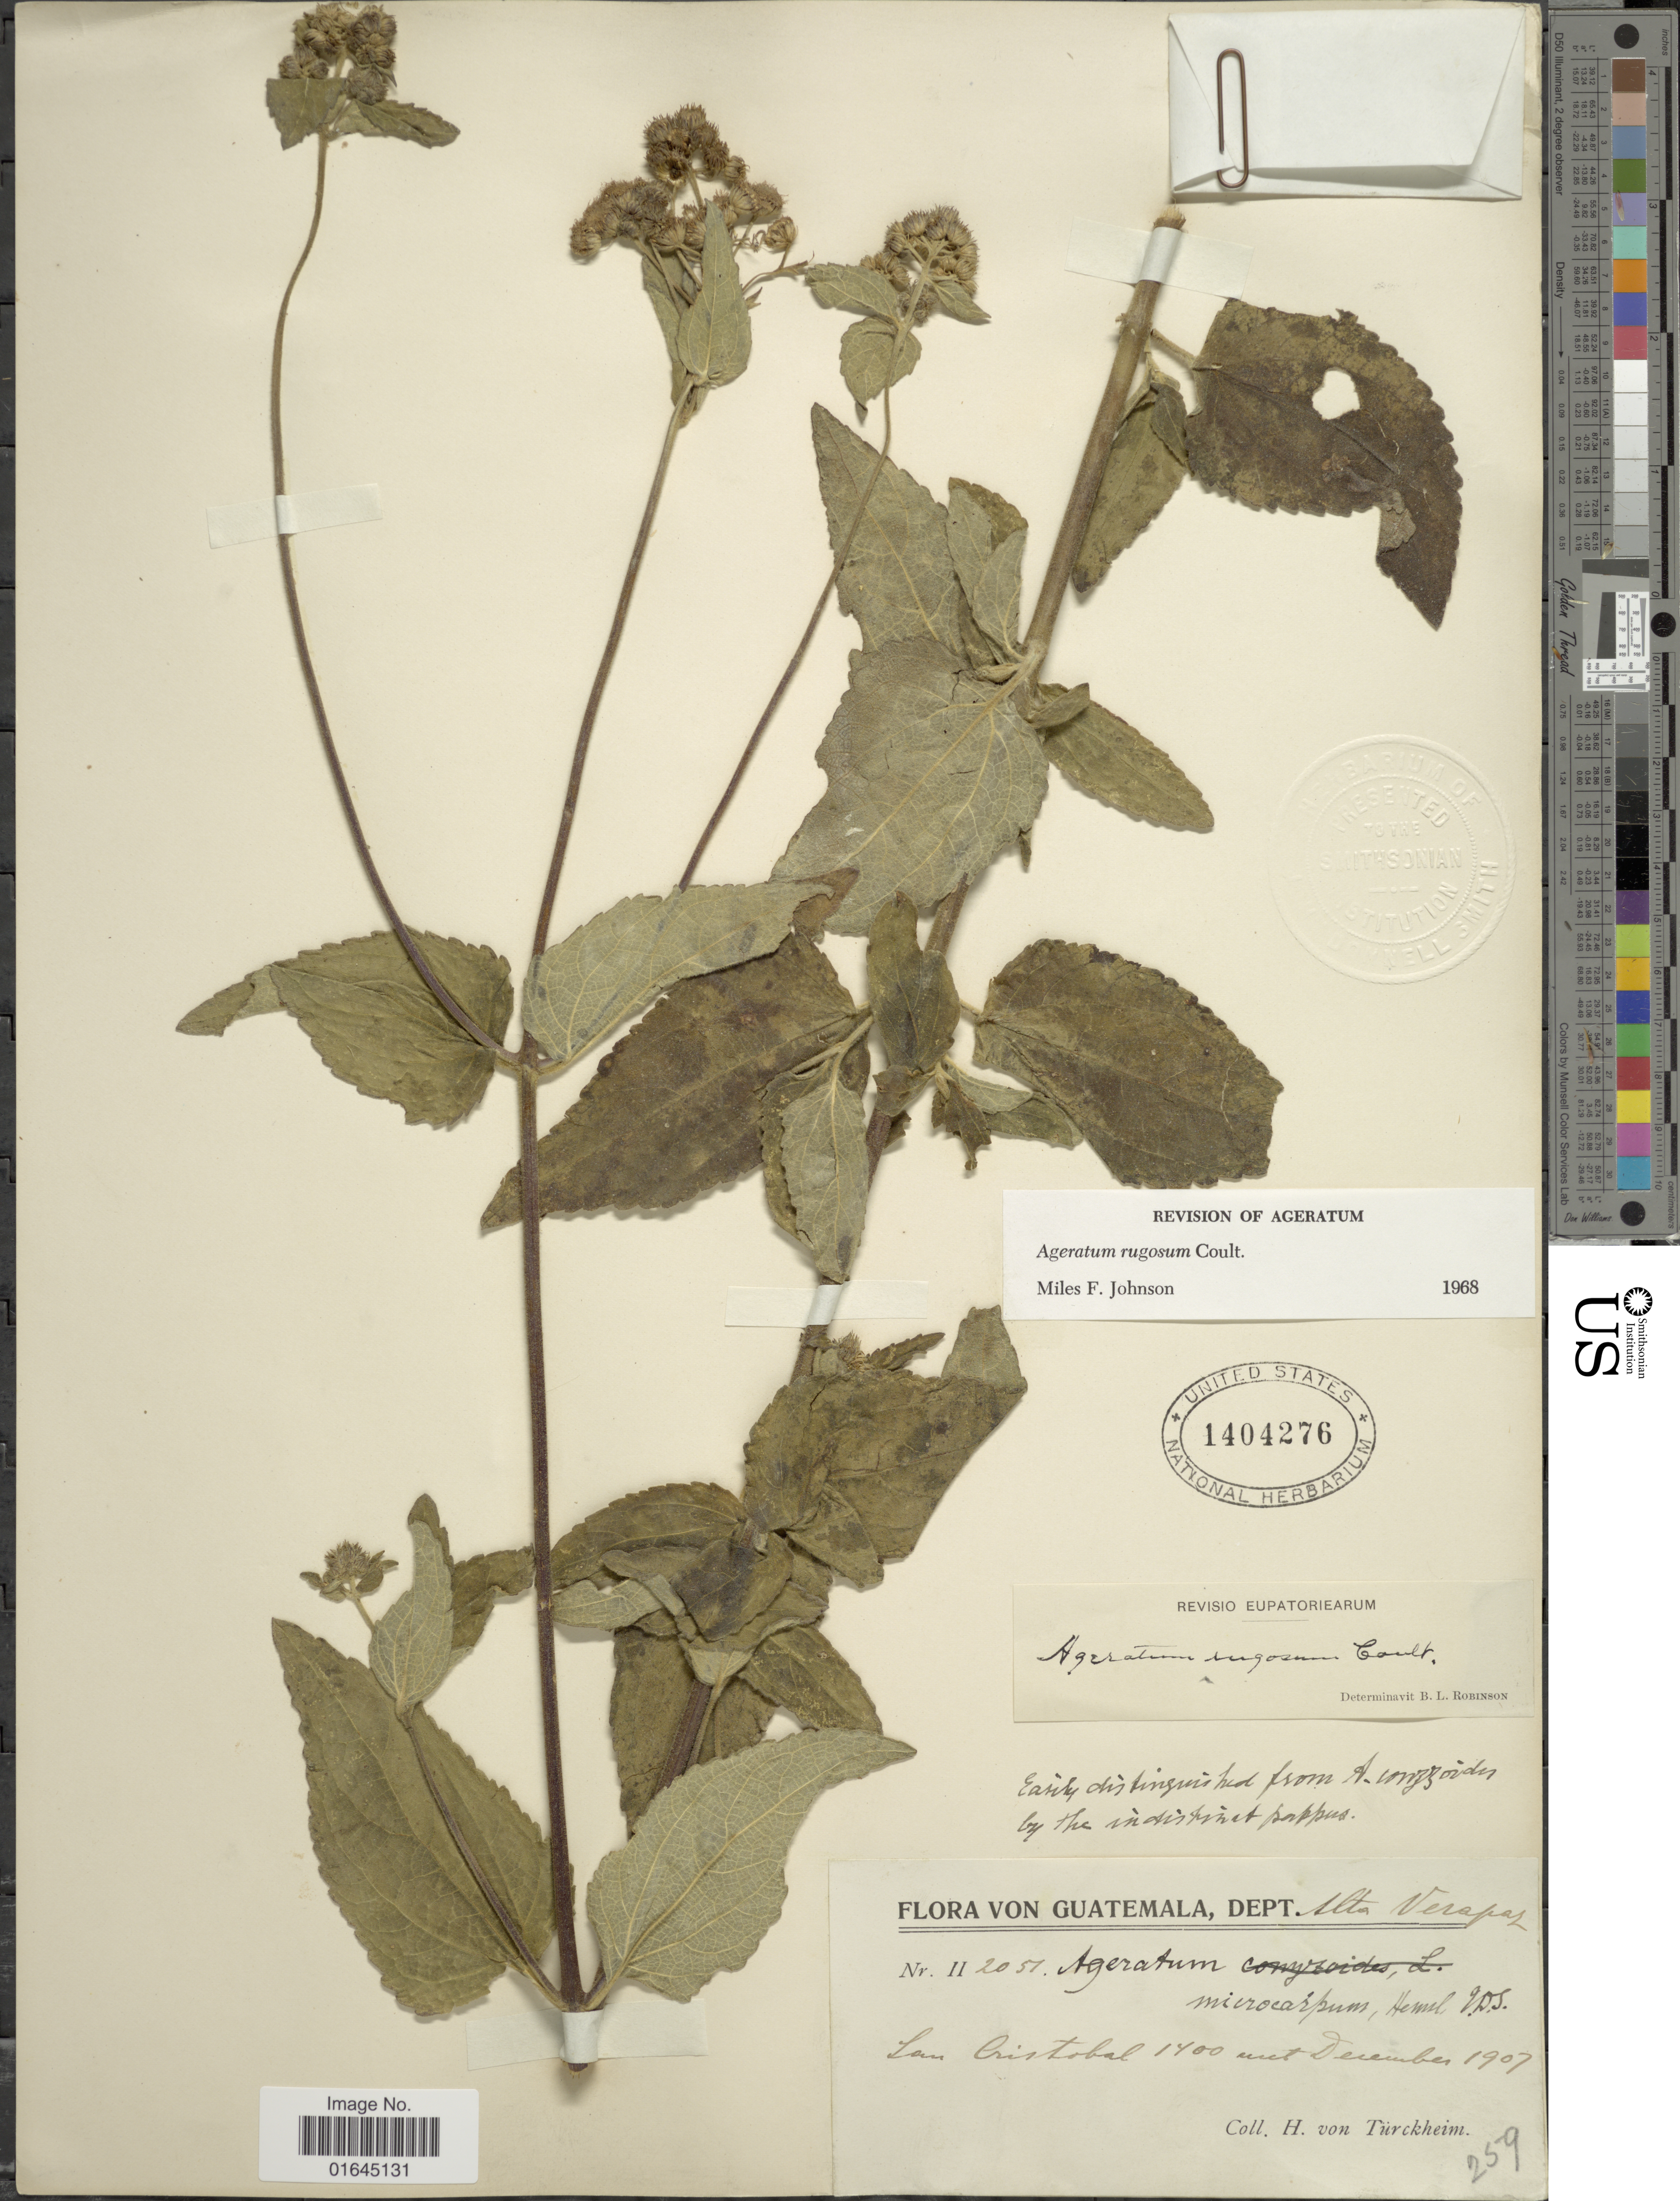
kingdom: Plantae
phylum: Tracheophyta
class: Magnoliopsida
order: Asterales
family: Asteraceae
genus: Ageratum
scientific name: Ageratum rugosum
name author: J.M. Coult.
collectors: H. von Türckheim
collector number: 112051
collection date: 1907-12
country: Guatemala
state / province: Alta Verapaz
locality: Dept. Alta Verapaz, San Cristobal.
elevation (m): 1400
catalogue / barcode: US 1404276